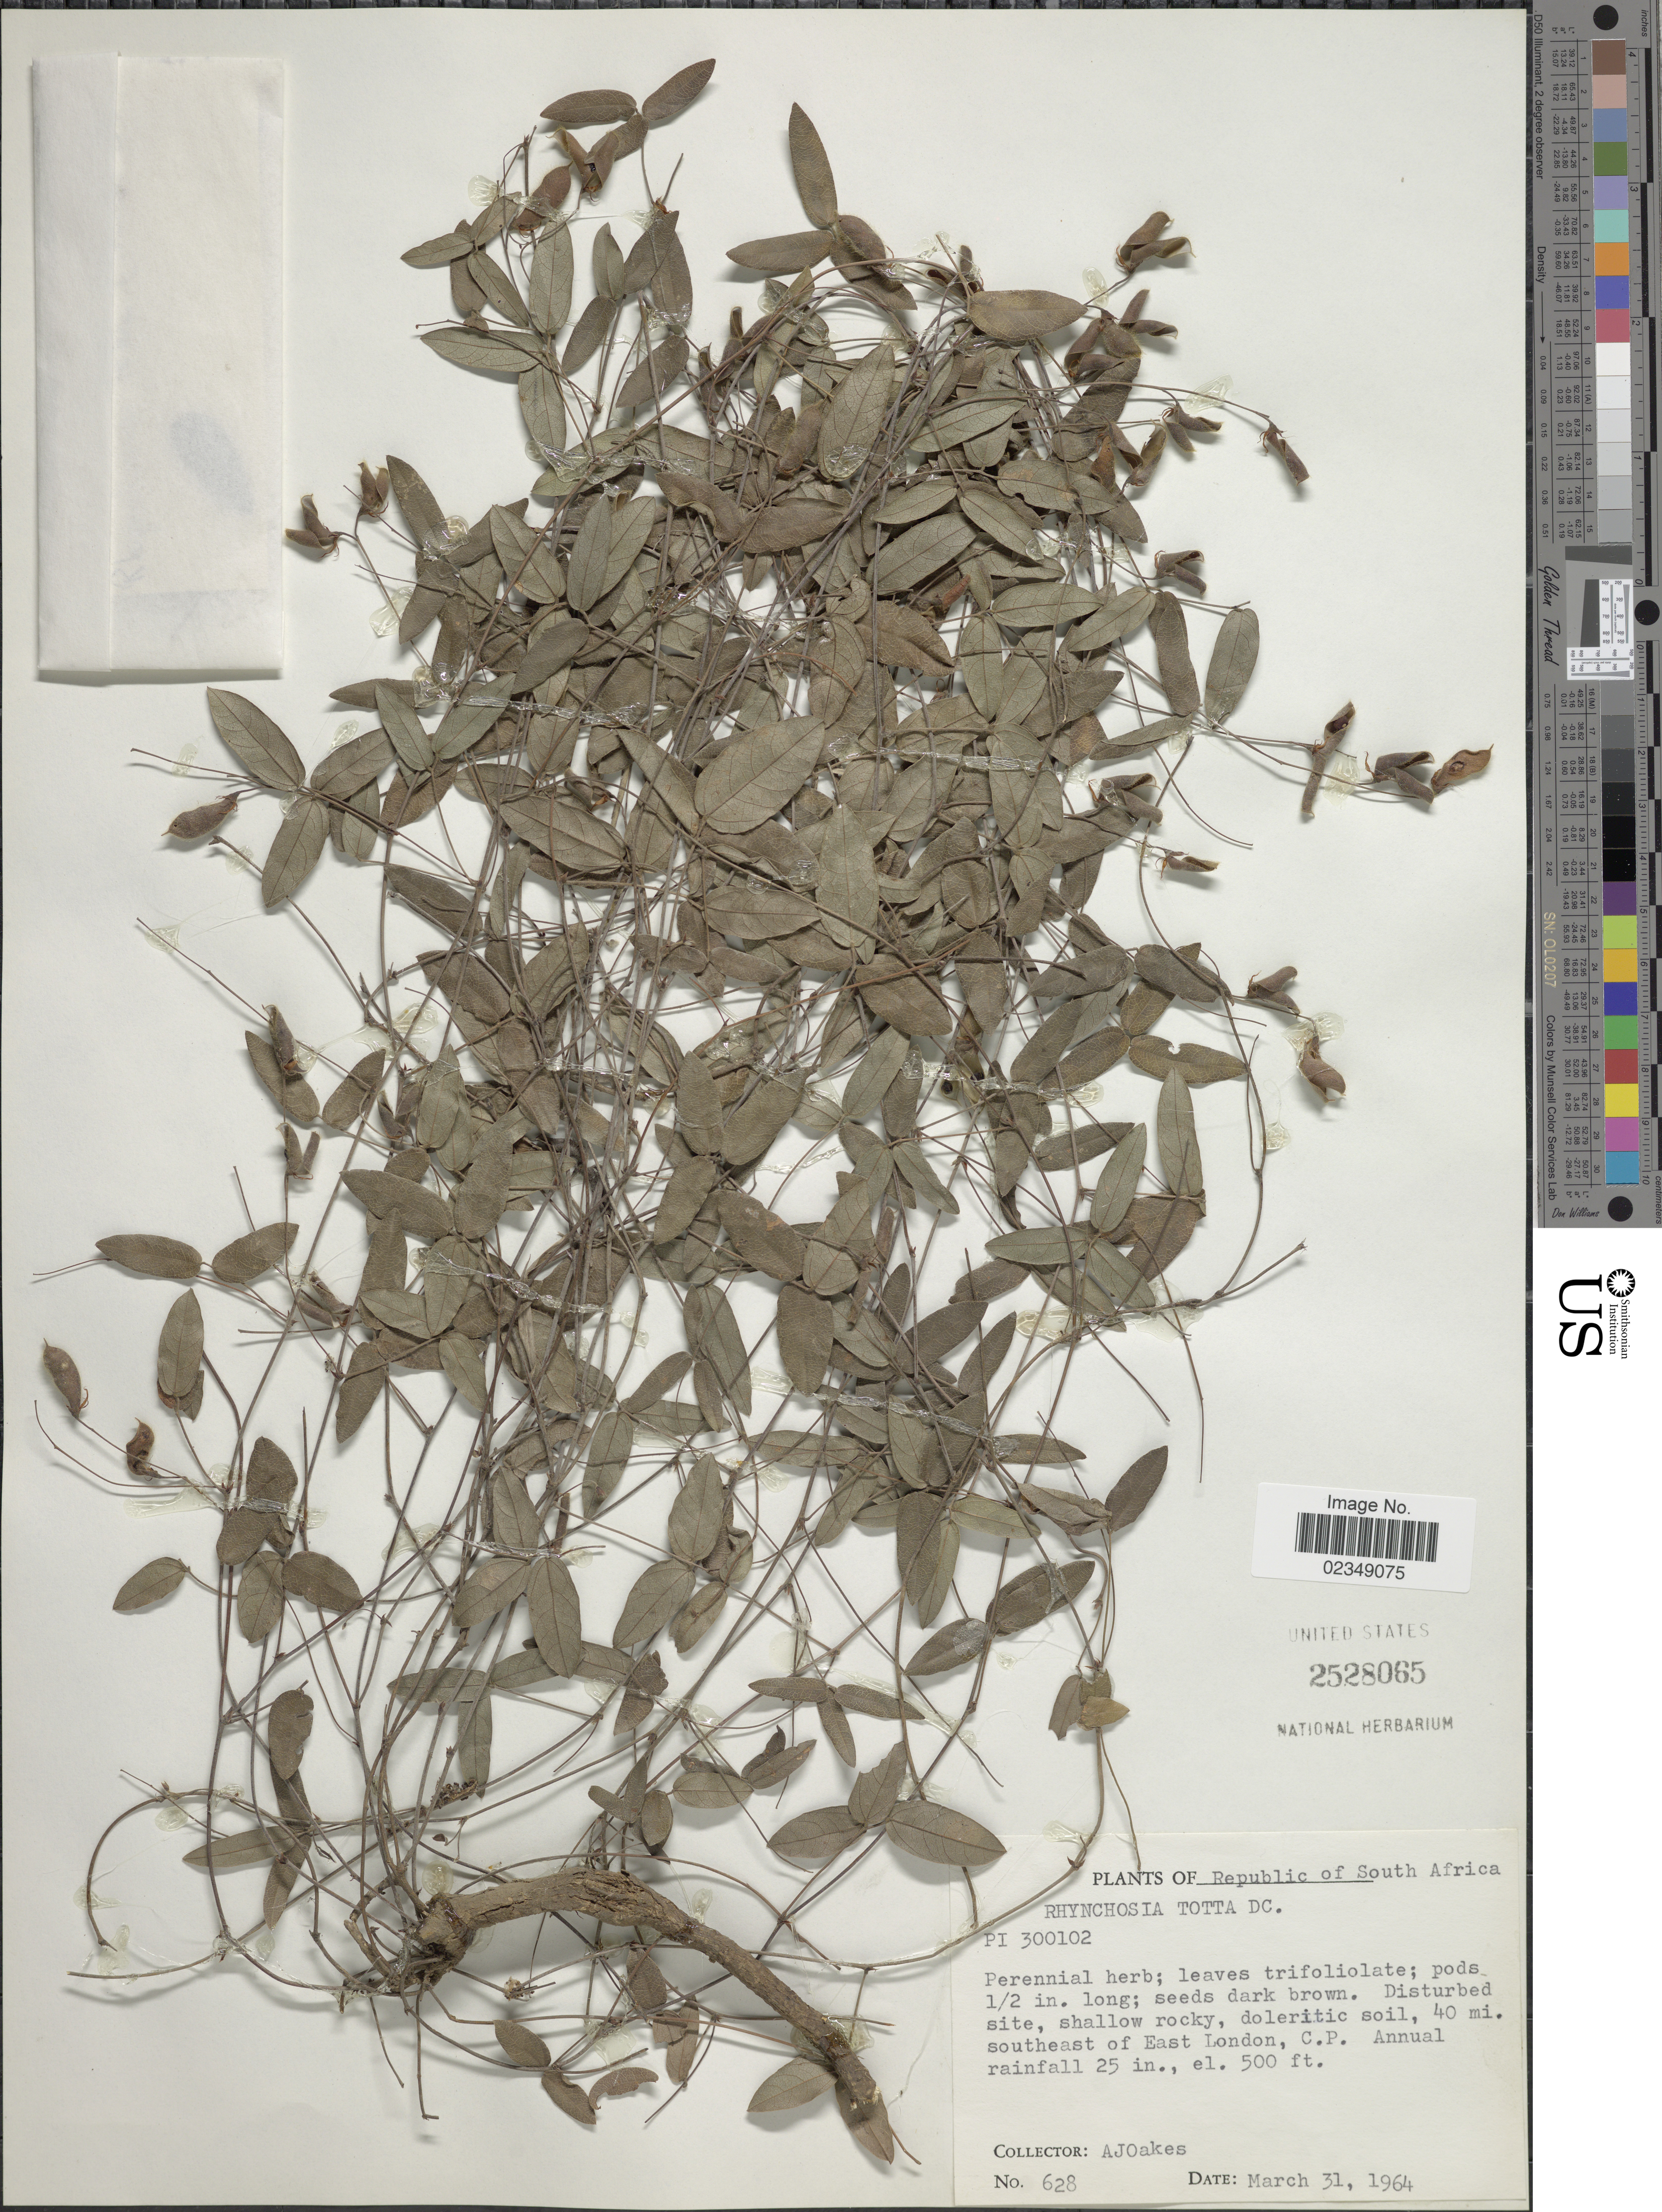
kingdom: Plantae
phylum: Tracheophyta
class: Magnoliopsida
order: Fabales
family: Fabaceae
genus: Rhynchosia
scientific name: Rhynchosia totta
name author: DC.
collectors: A. Oakes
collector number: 628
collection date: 1964-03-31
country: South Africa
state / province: Eastern Cape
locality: Republic of South Africa, 40 mi. southeast of East London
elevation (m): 152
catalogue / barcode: US 2528065